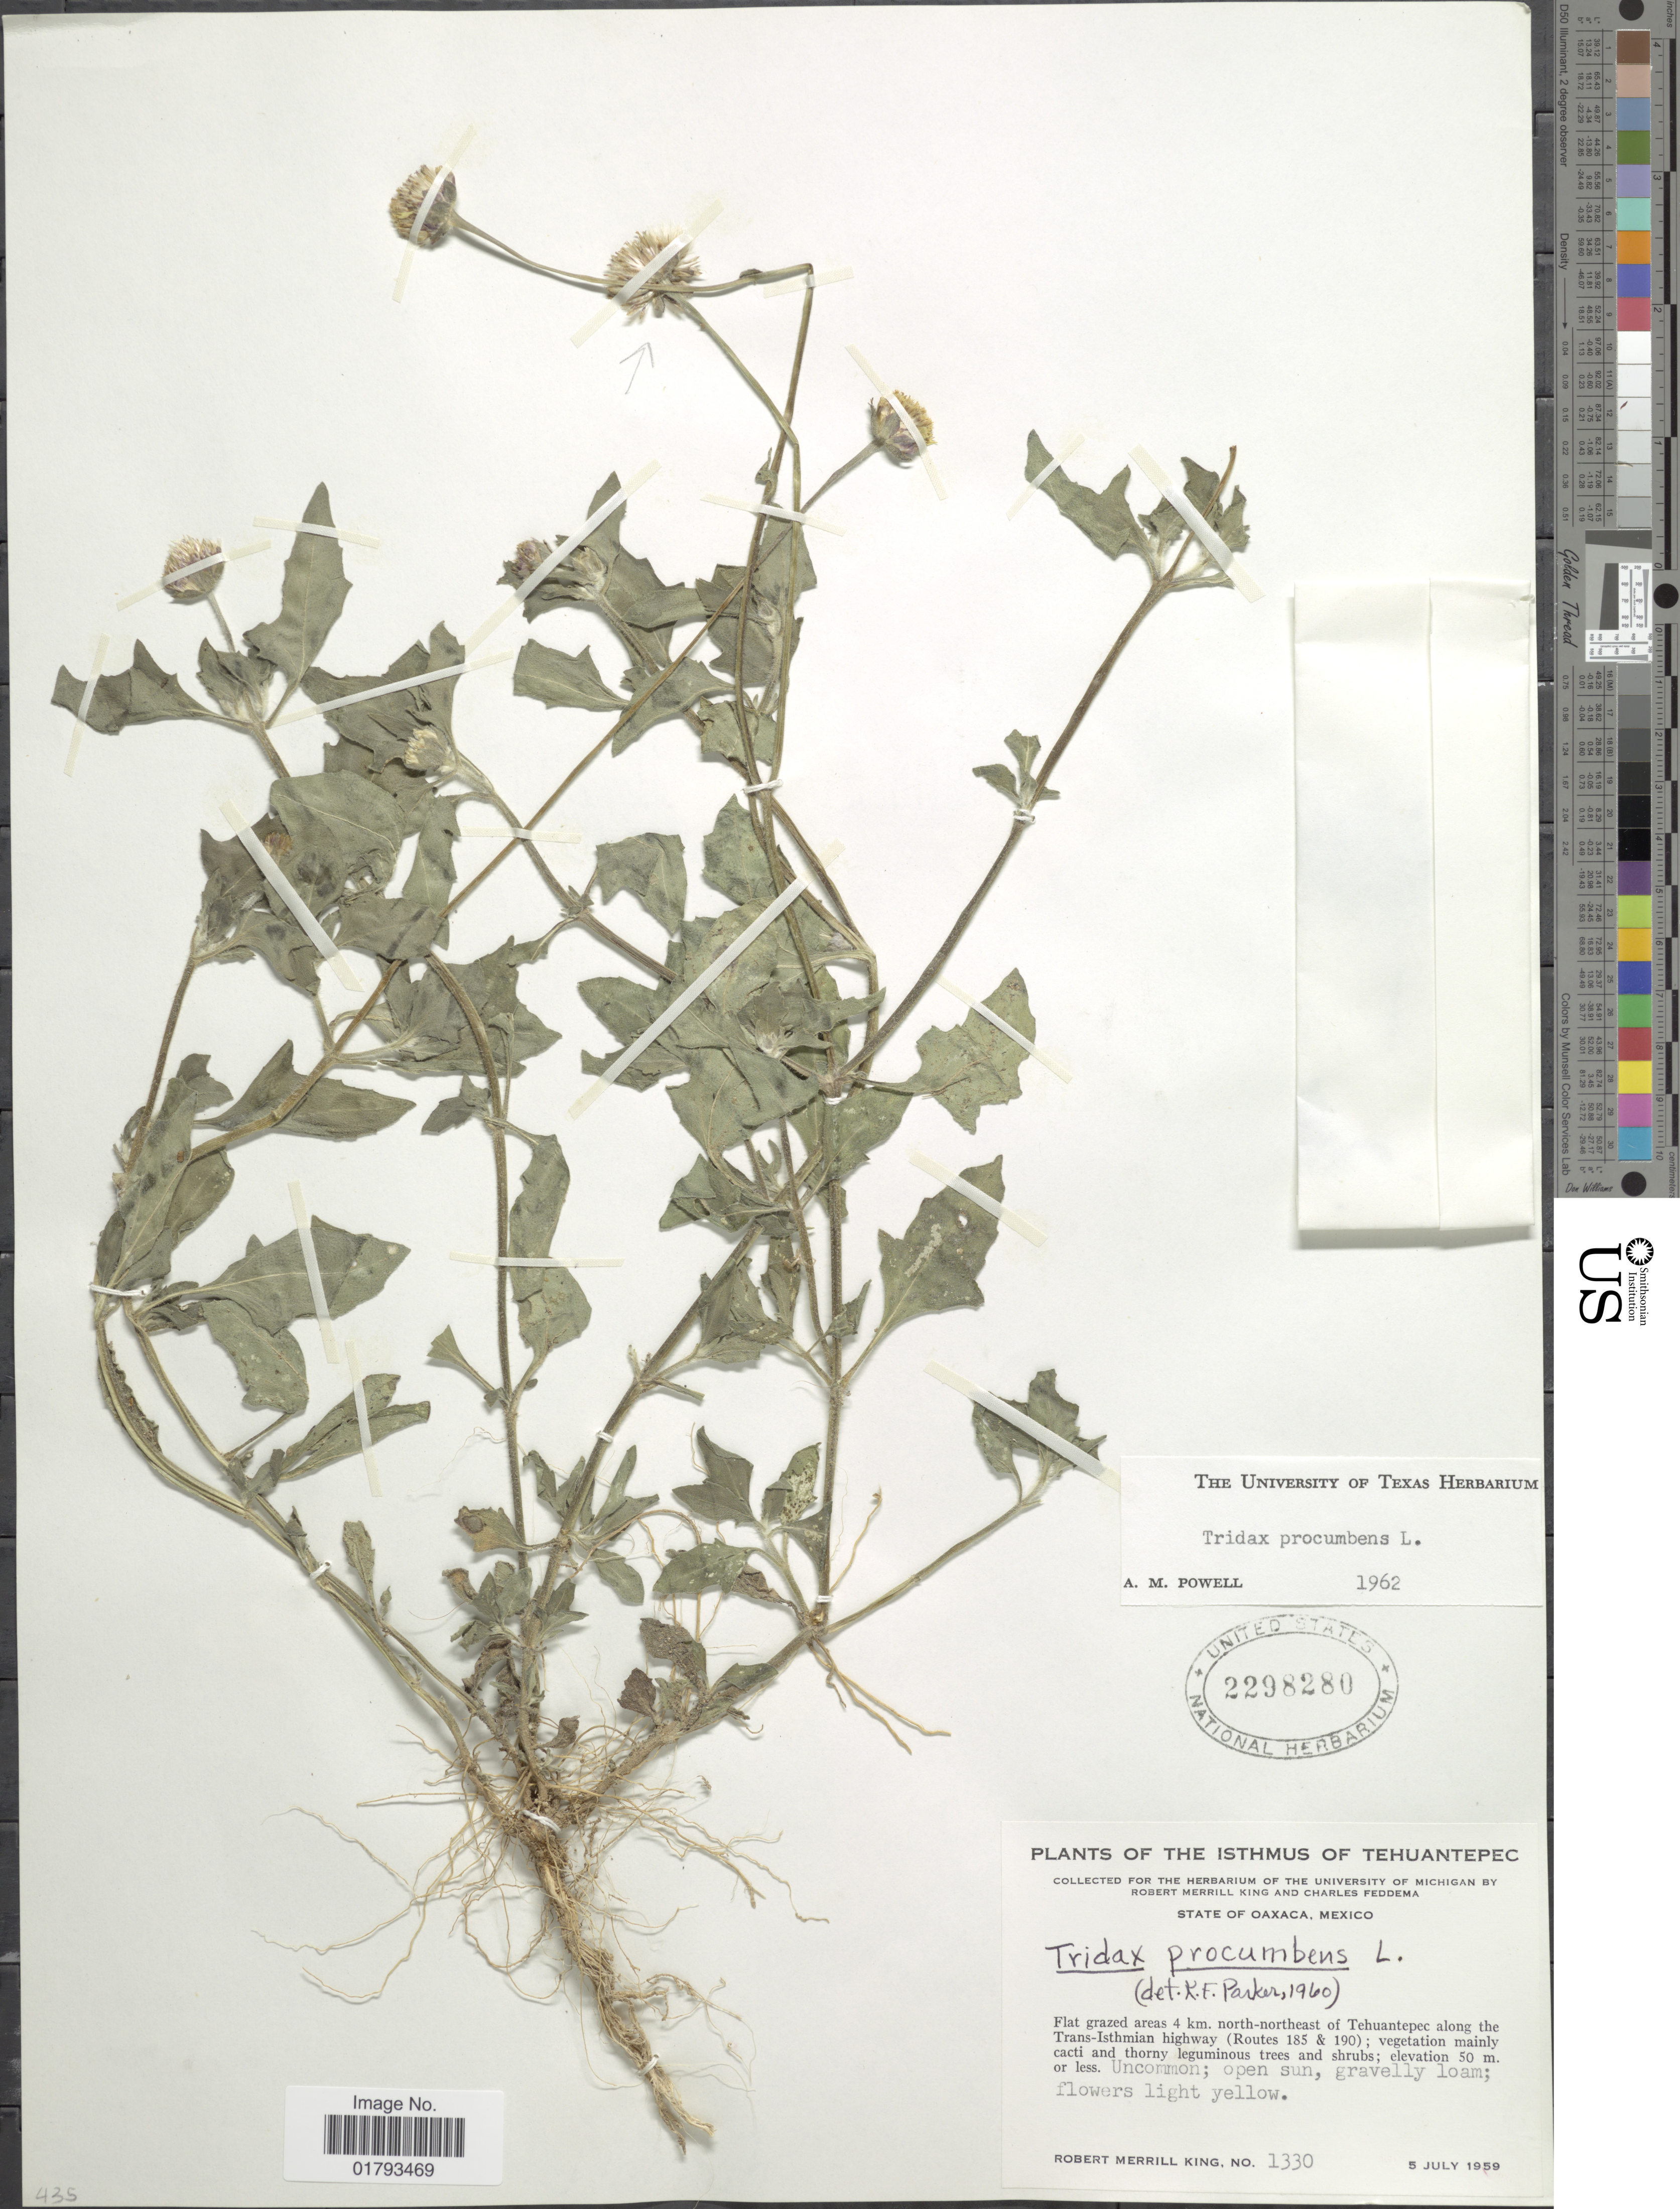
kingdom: Plantae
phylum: Tracheophyta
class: Magnoliopsida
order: Asterales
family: Asteraceae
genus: Tridax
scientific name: Tridax procumbens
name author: L.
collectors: R. M. King & C. Feddema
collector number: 1330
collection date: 1959-07-05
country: Mexico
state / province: Oaxaca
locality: State of Oaxaca, Mexico. Flat grazed areas 4-5 km. north-northeast of Tehuantepec along the Trans-Istmian highway (Routes 185 & 190).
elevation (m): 50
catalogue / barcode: US 2298280